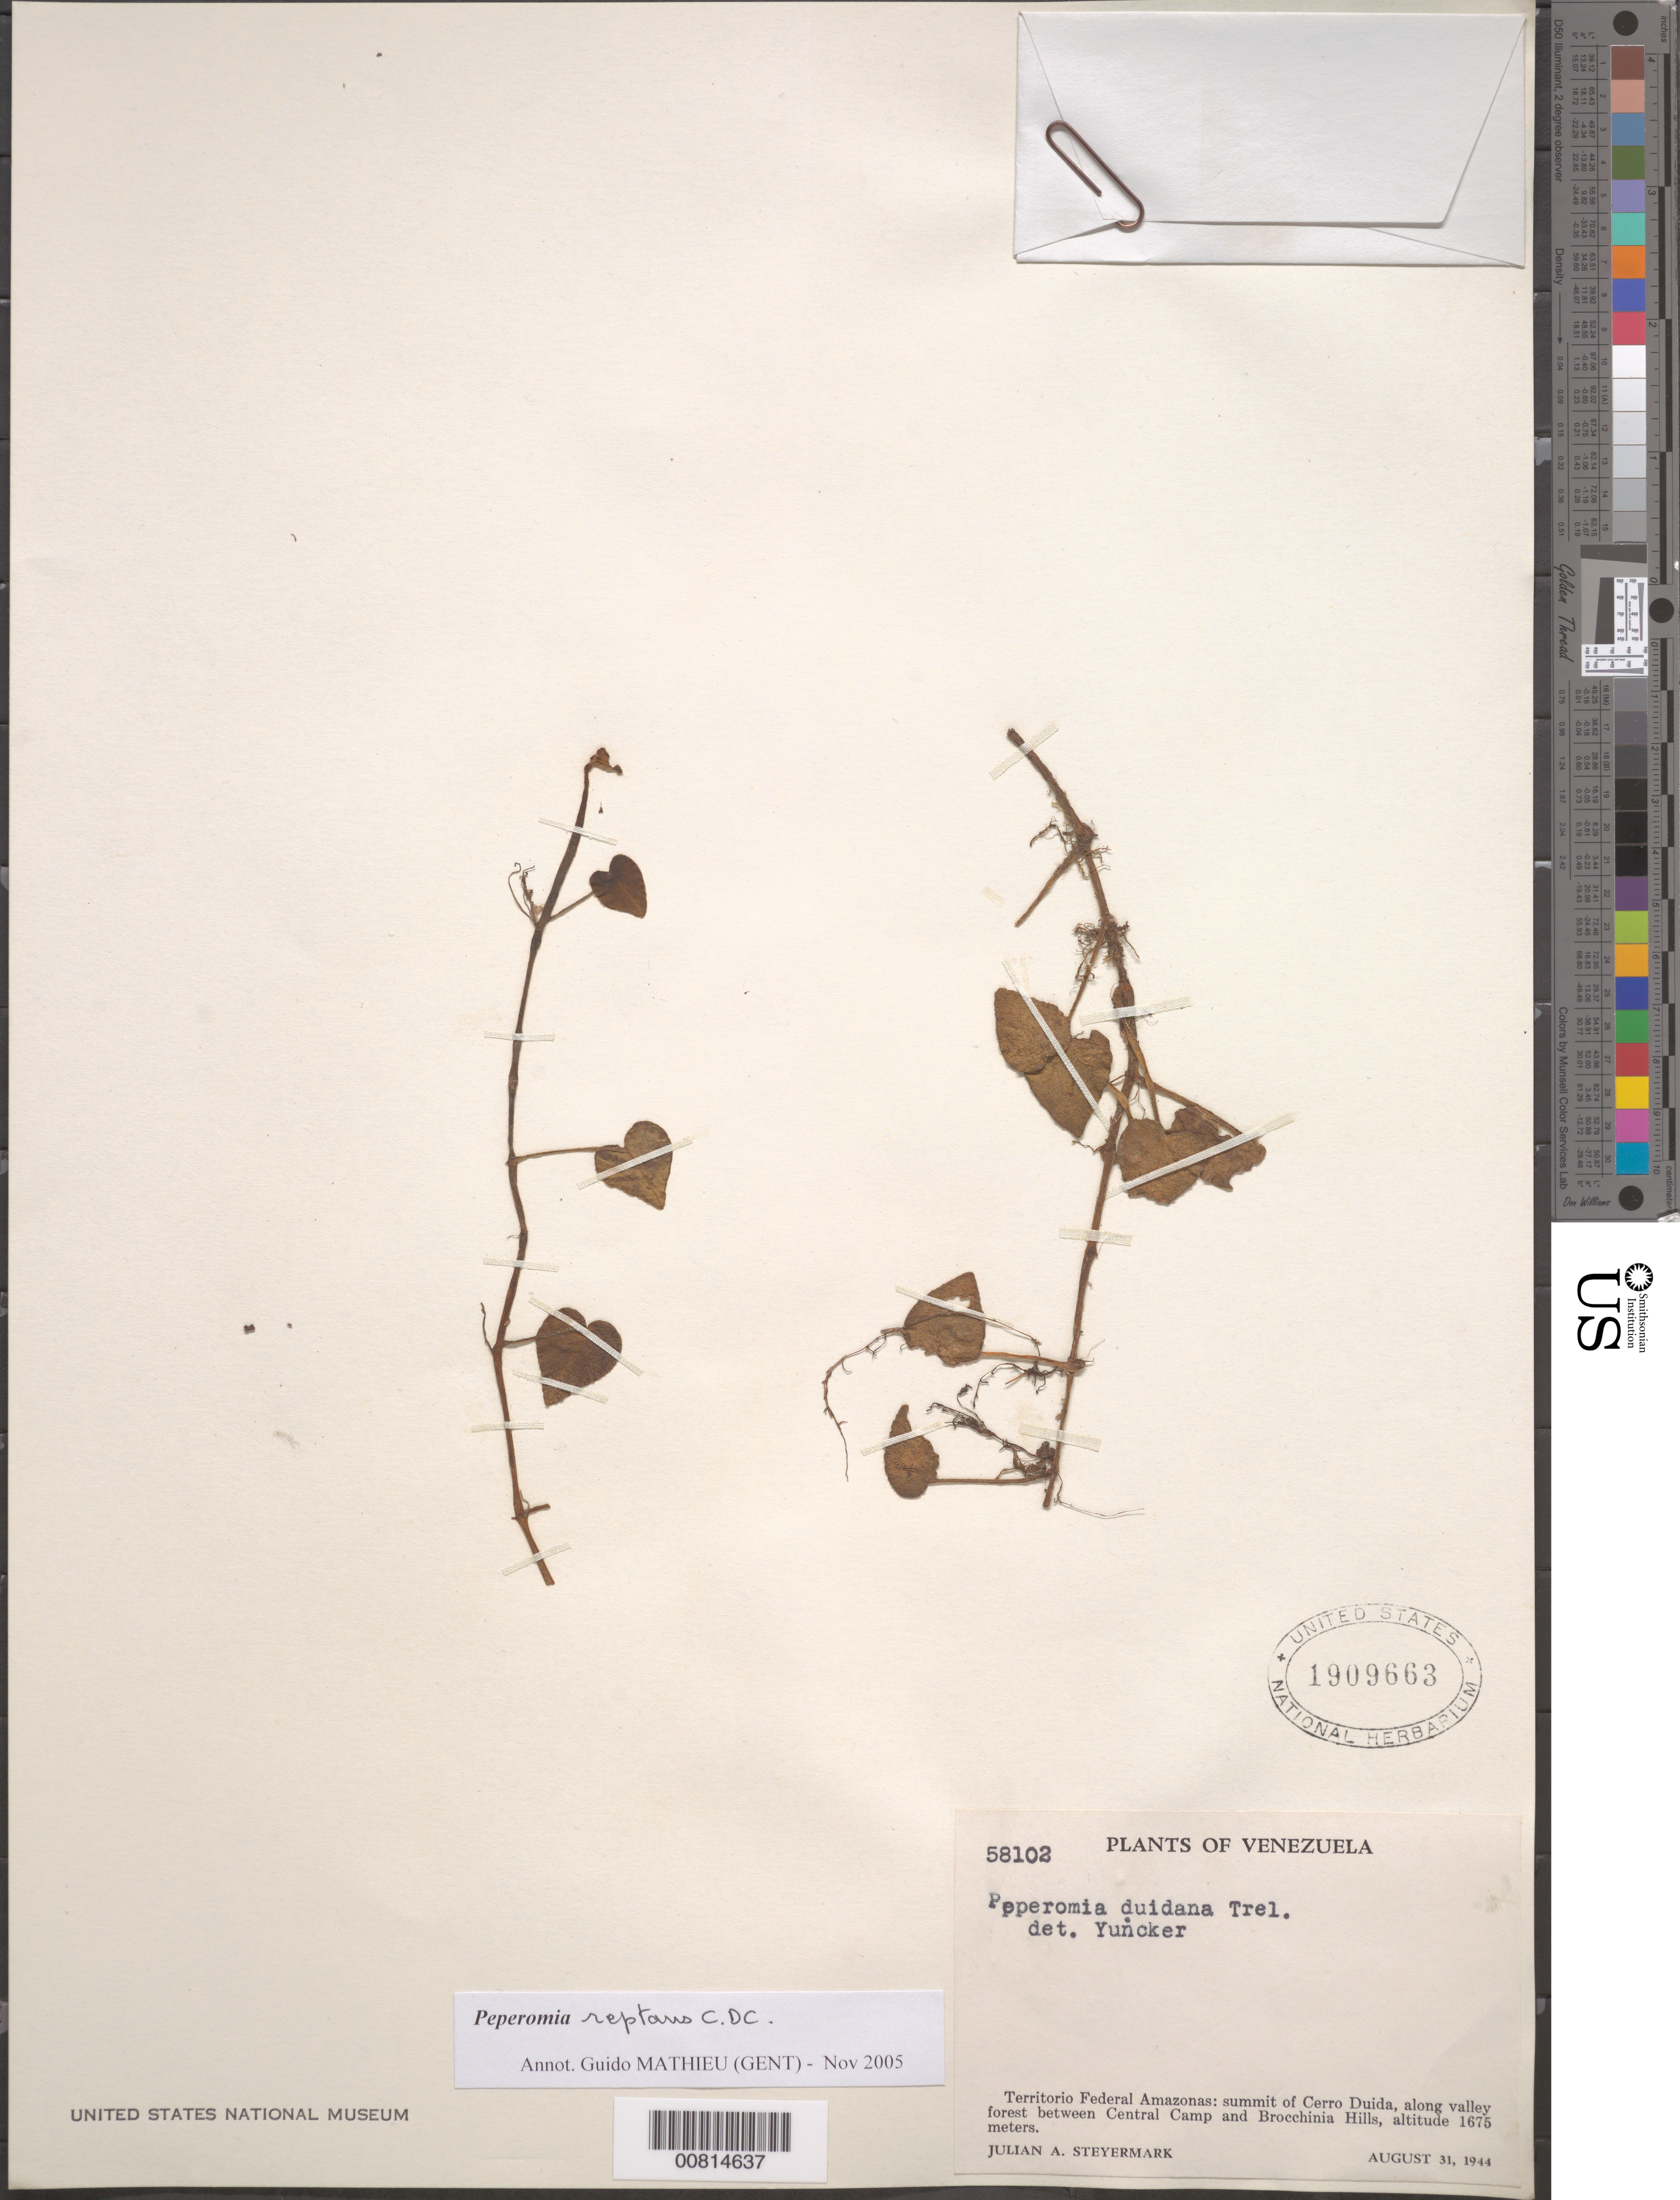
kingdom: Plantae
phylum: Tracheophyta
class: Magnoliopsida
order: Piperales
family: Piperaceae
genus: Peperomia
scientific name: Peperomia reptans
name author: (Trel. in Woodson & Schery) C. DC. in Seem.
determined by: Mathieu, Guido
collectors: J. Steyermark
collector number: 58102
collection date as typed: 31-Aug-44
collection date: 1944-08-31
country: Venezuela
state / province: Amazonas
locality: Cerro Duida, summit; between Central Camp and Brocchinia Hills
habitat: Valley forest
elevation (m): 1675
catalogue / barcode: US 1909663